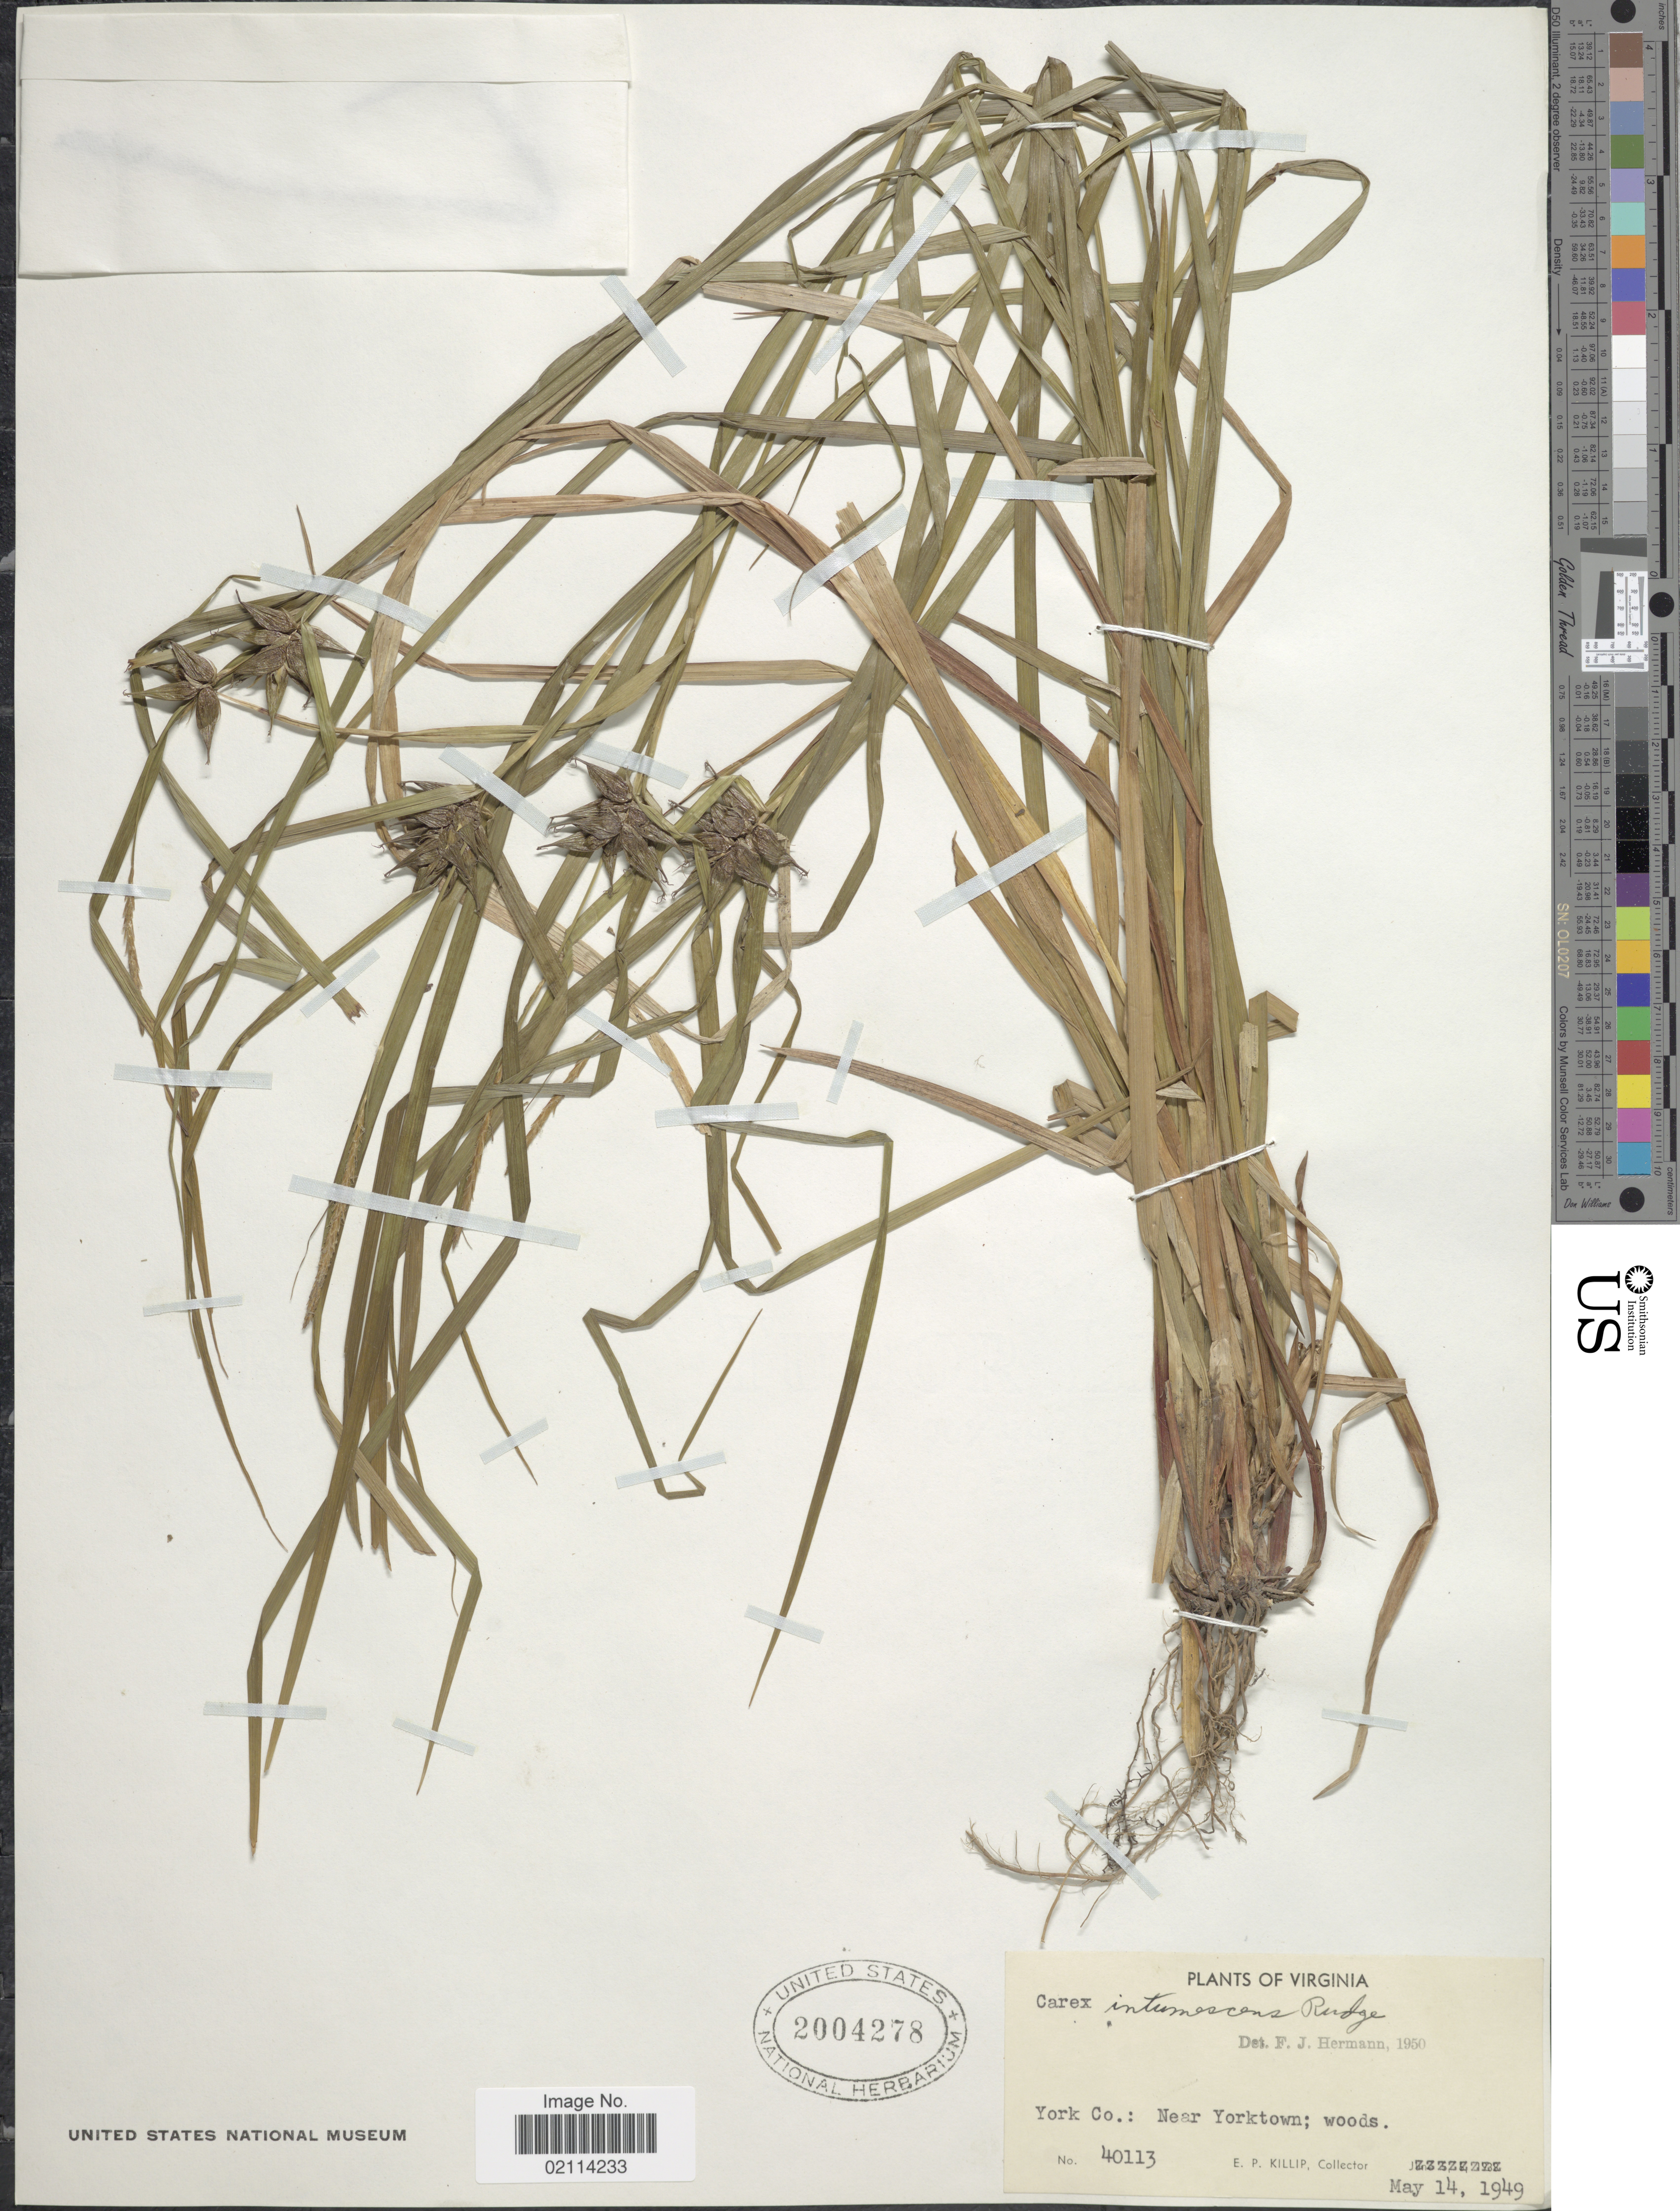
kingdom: Plantae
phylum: Tracheophyta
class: Liliopsida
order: Poales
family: Cyperaceae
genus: Carex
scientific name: Carex intumescens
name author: Rudge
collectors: E. P. Killip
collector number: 40113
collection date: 1949-05-14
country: United States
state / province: Virginia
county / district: York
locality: York Co.: Near Yorktown; woods.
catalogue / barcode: US 2004278